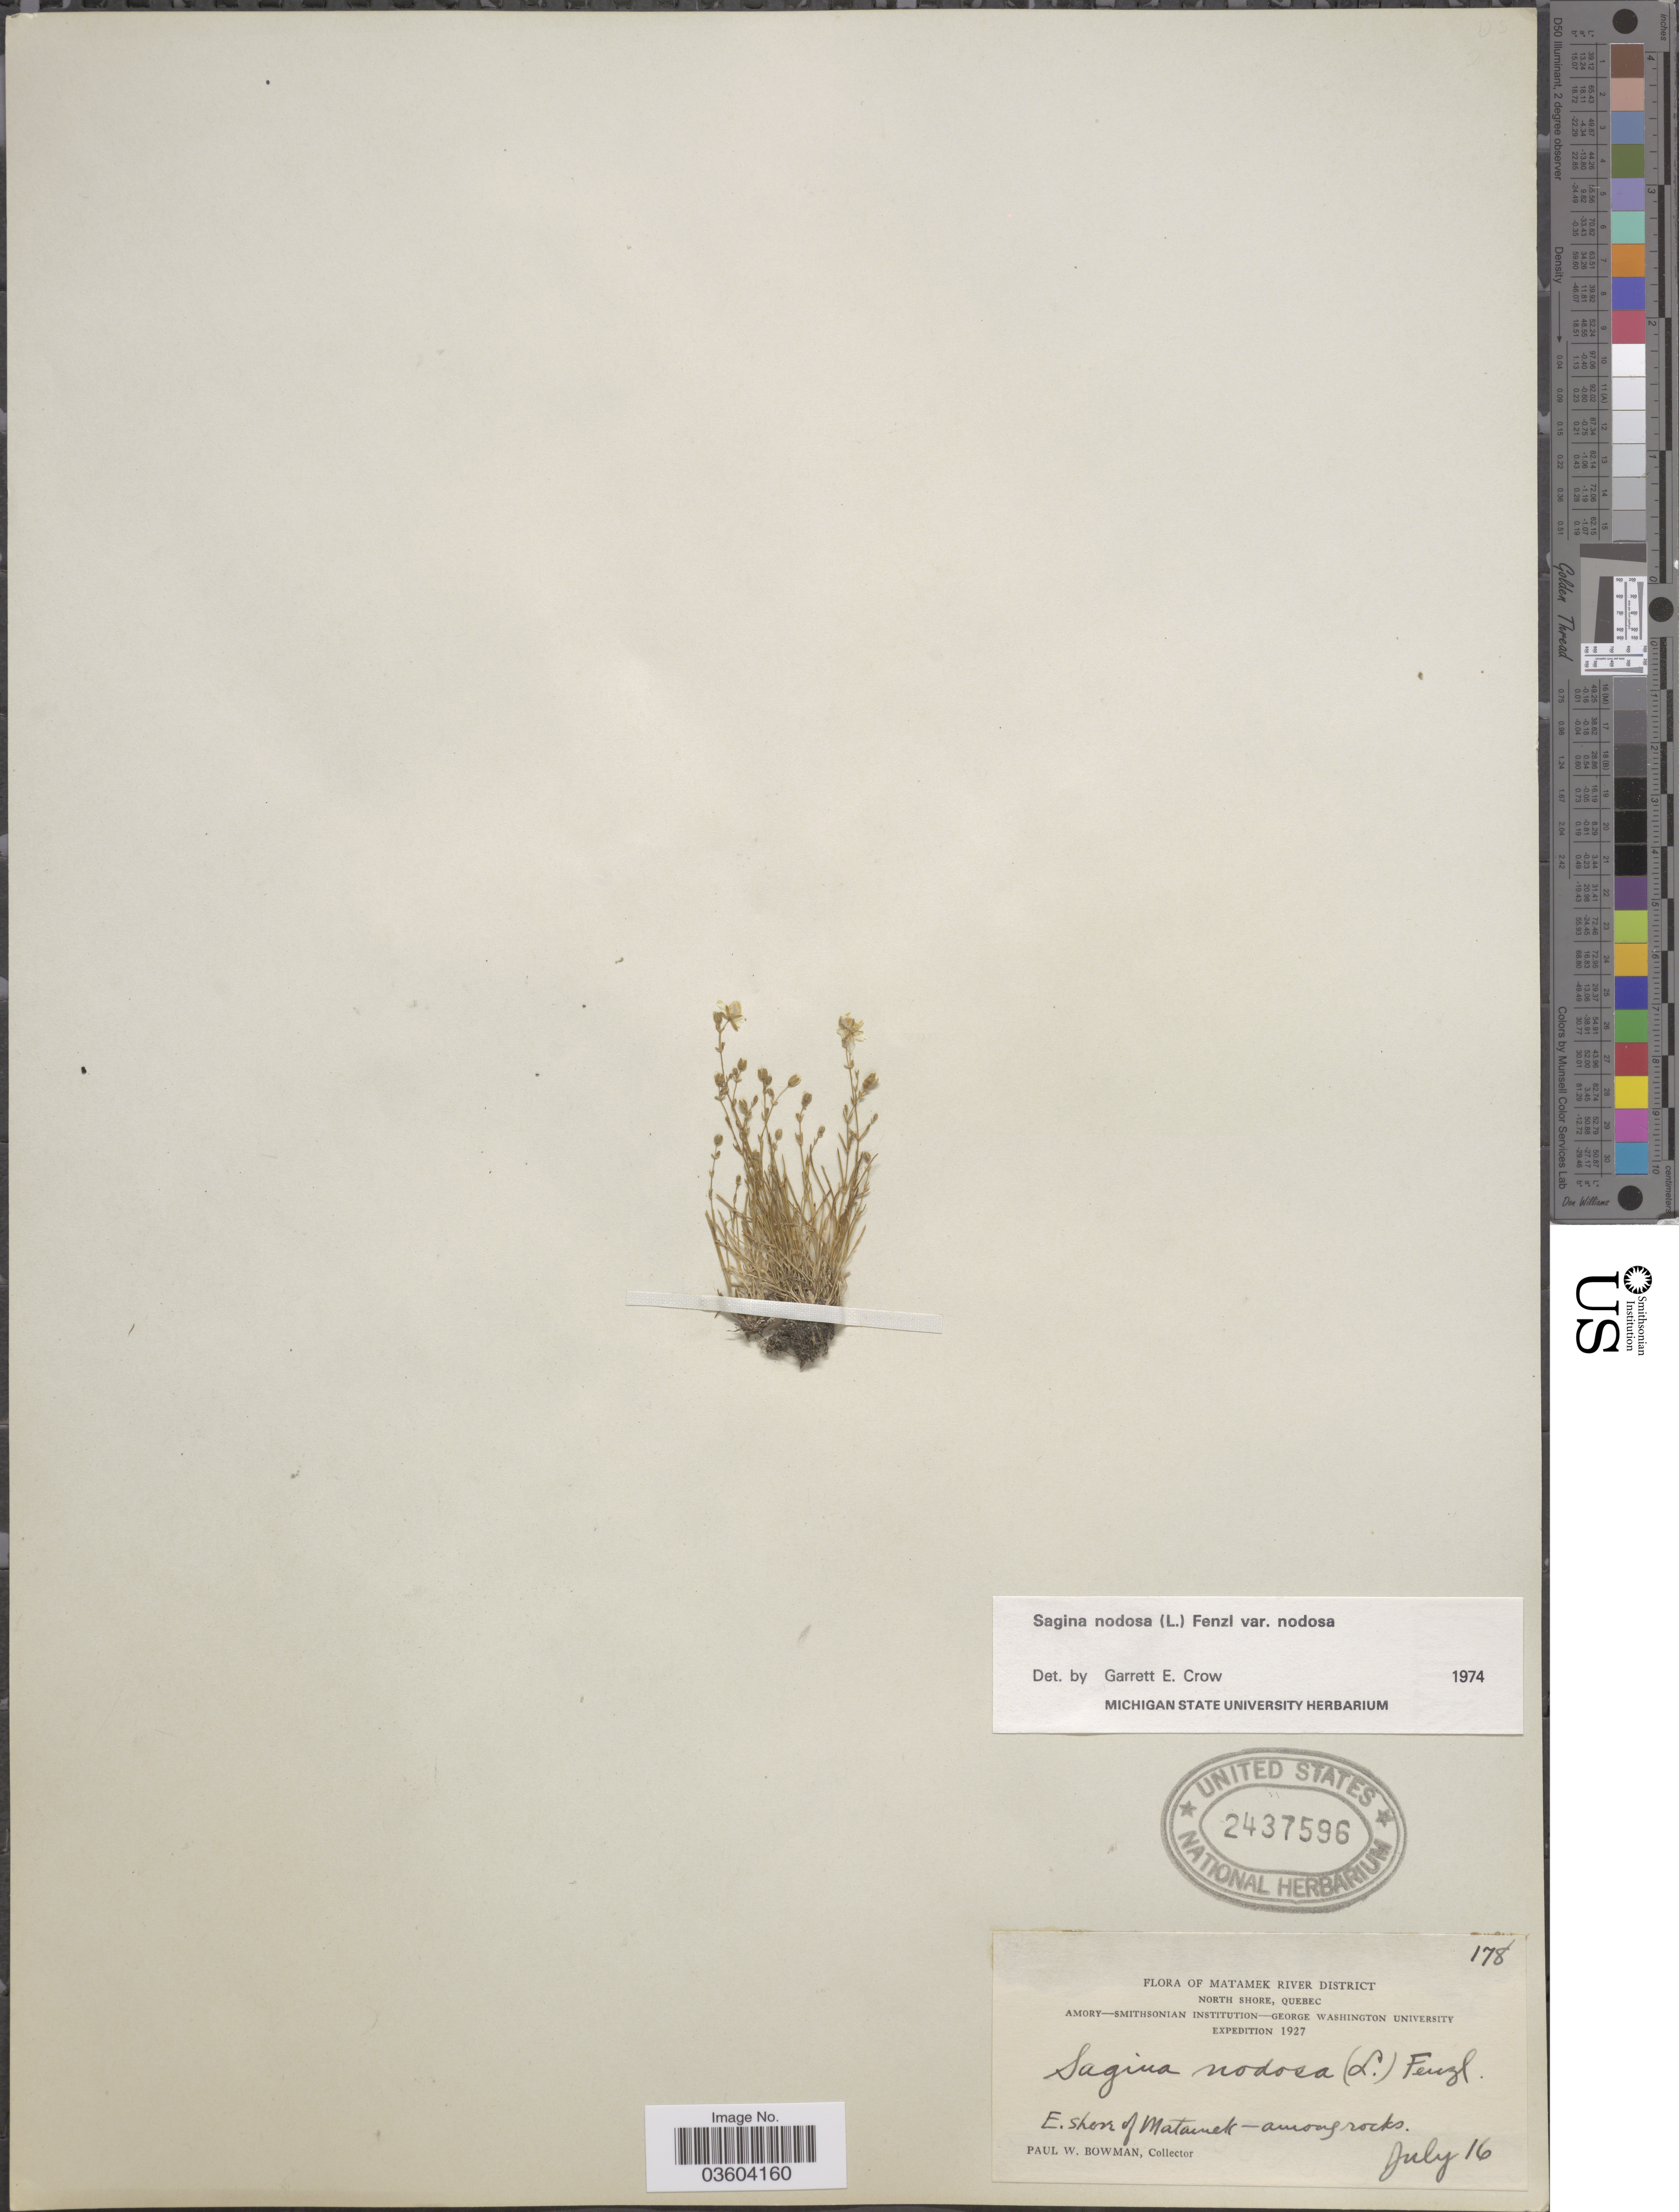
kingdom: Plantae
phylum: Tracheophyta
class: Magnoliopsida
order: Caryophyllales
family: Caryophyllaceae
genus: Sagina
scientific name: Sagina nodosa var. nodosa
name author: (L.) Fenzl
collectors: P. Bowman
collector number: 178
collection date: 1927-07-16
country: Canada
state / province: Quebec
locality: Matamek River District. North Shore. E. shore of Matamek - among rocks.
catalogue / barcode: US 2437596